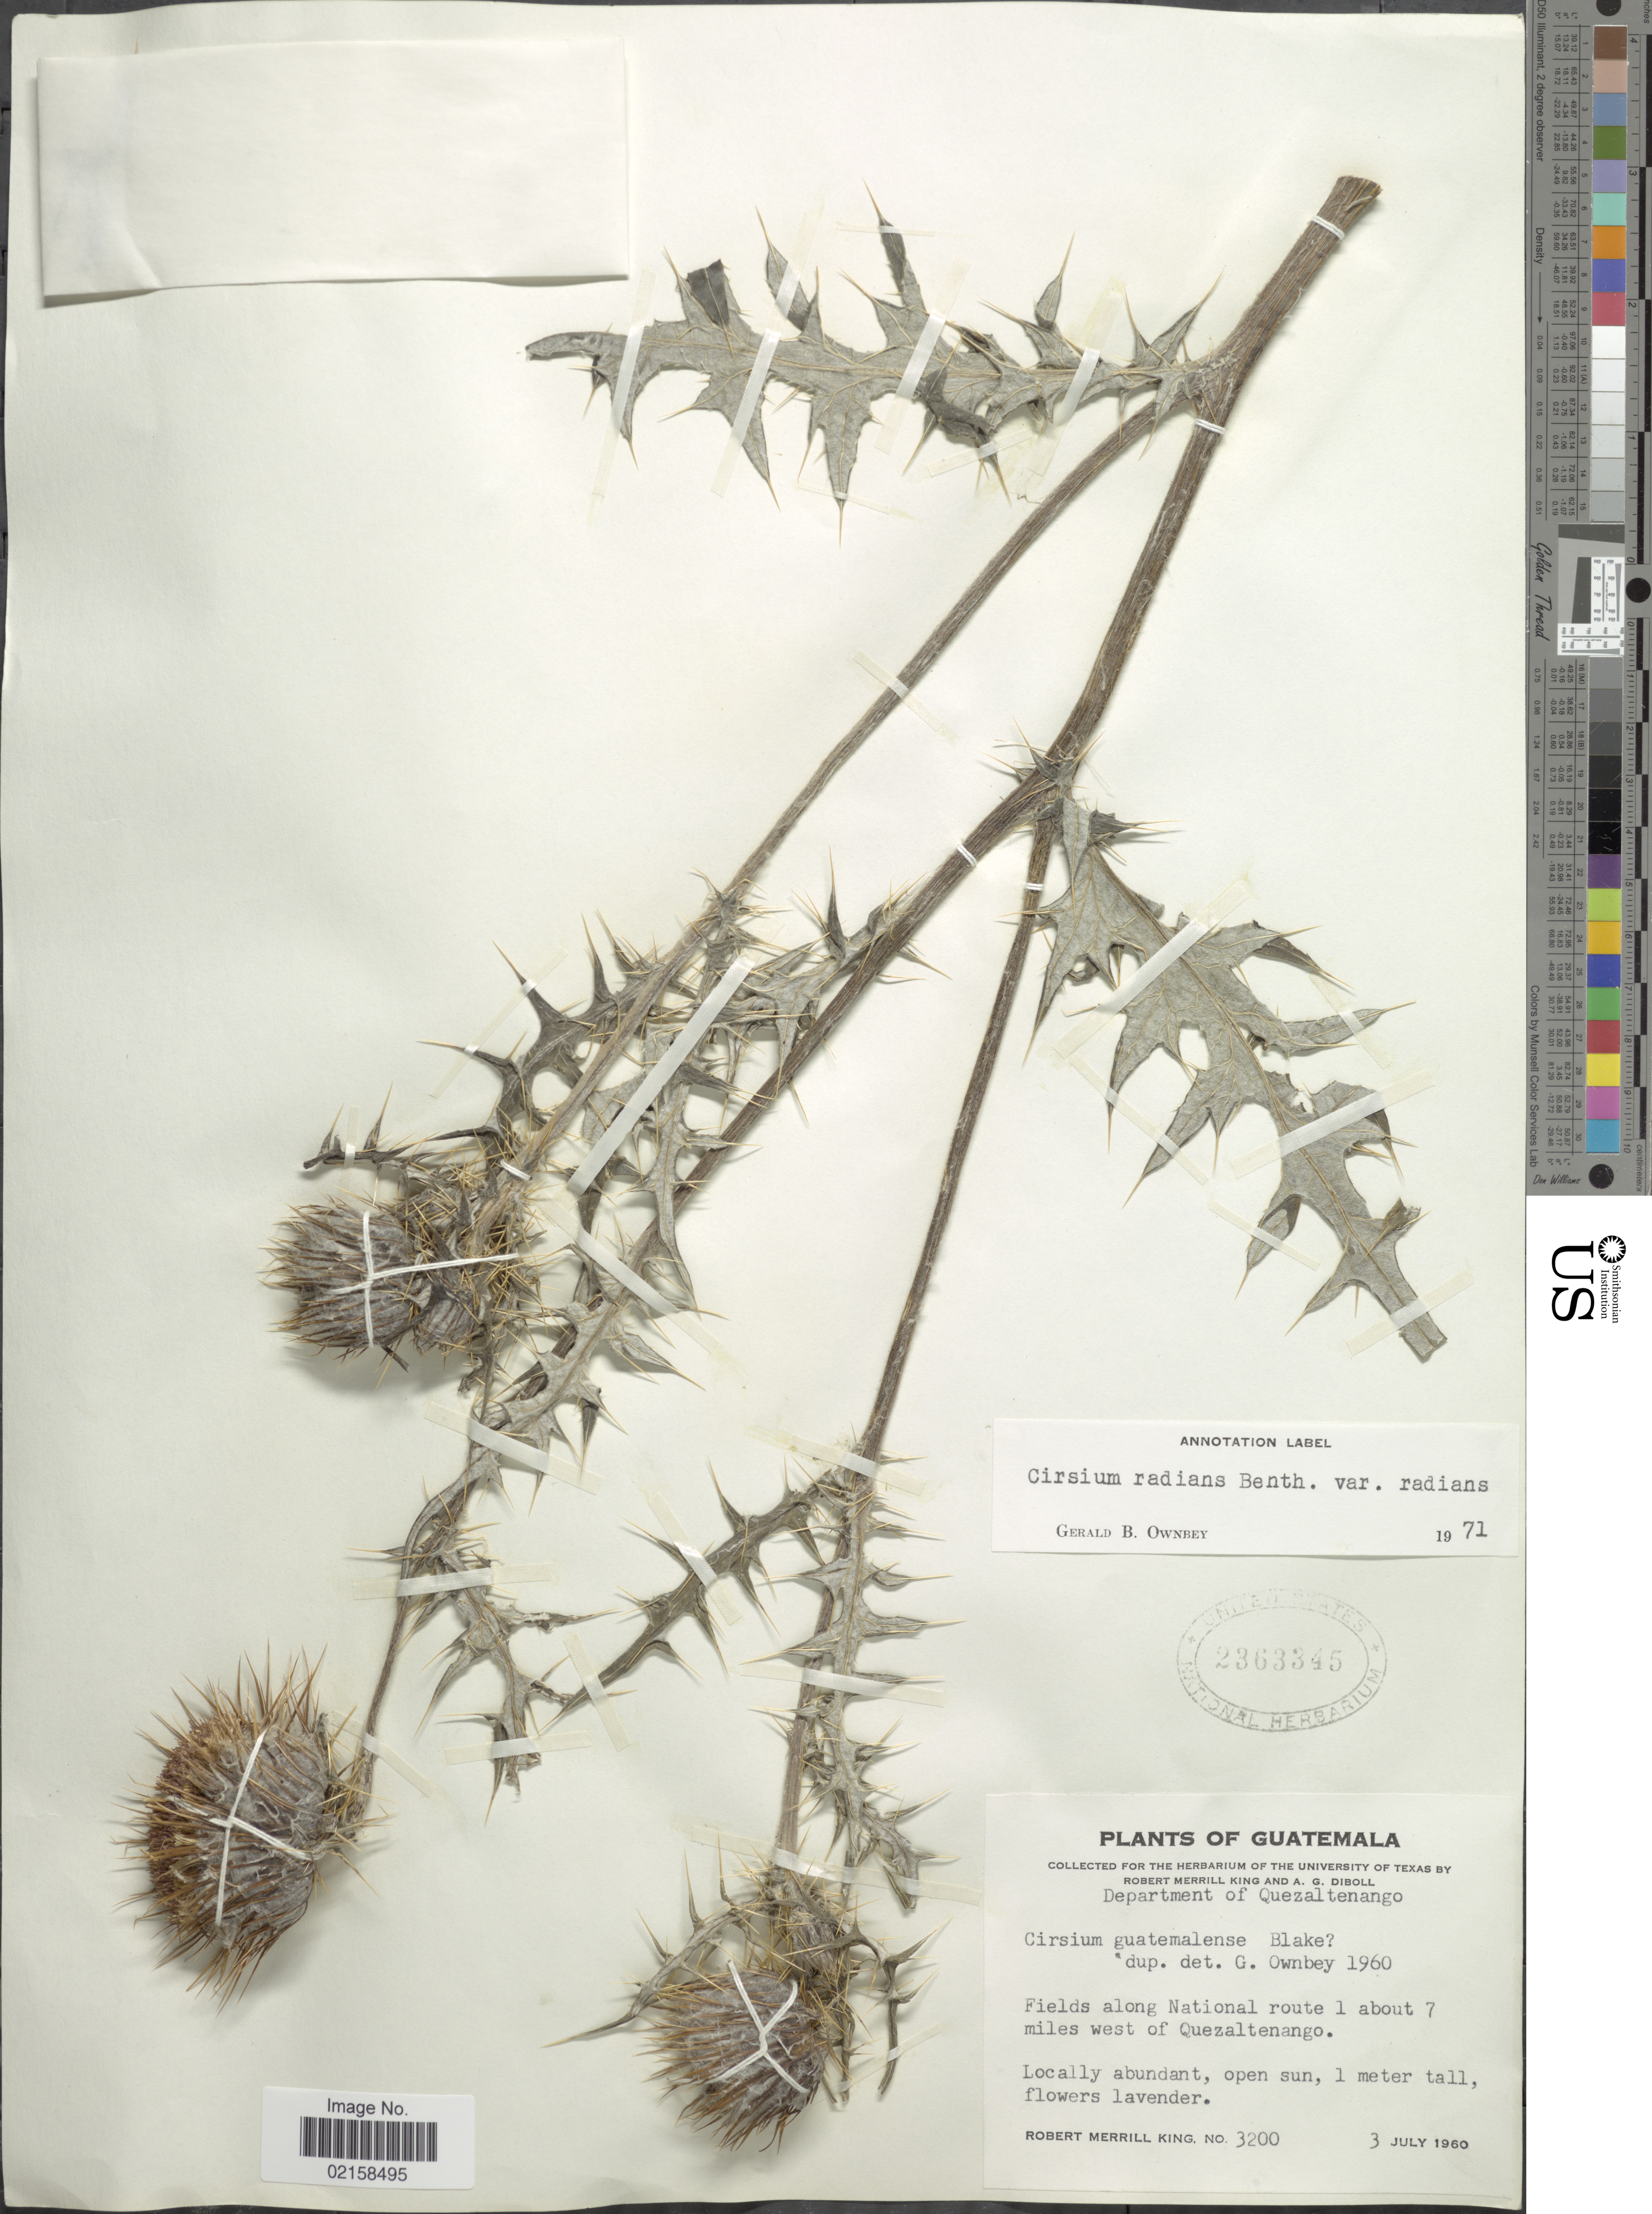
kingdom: Plantae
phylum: Tracheophyta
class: Magnoliopsida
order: Asterales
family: Asteraceae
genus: Cirsium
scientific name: Cirsium radians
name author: Benth.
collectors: R. M. King & A. Diboll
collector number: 3200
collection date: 1960-07-03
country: Guatemala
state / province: Quetzaltenango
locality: Fields along National route 1 about 7 miles west of Quezaltenango.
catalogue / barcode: US 2363345